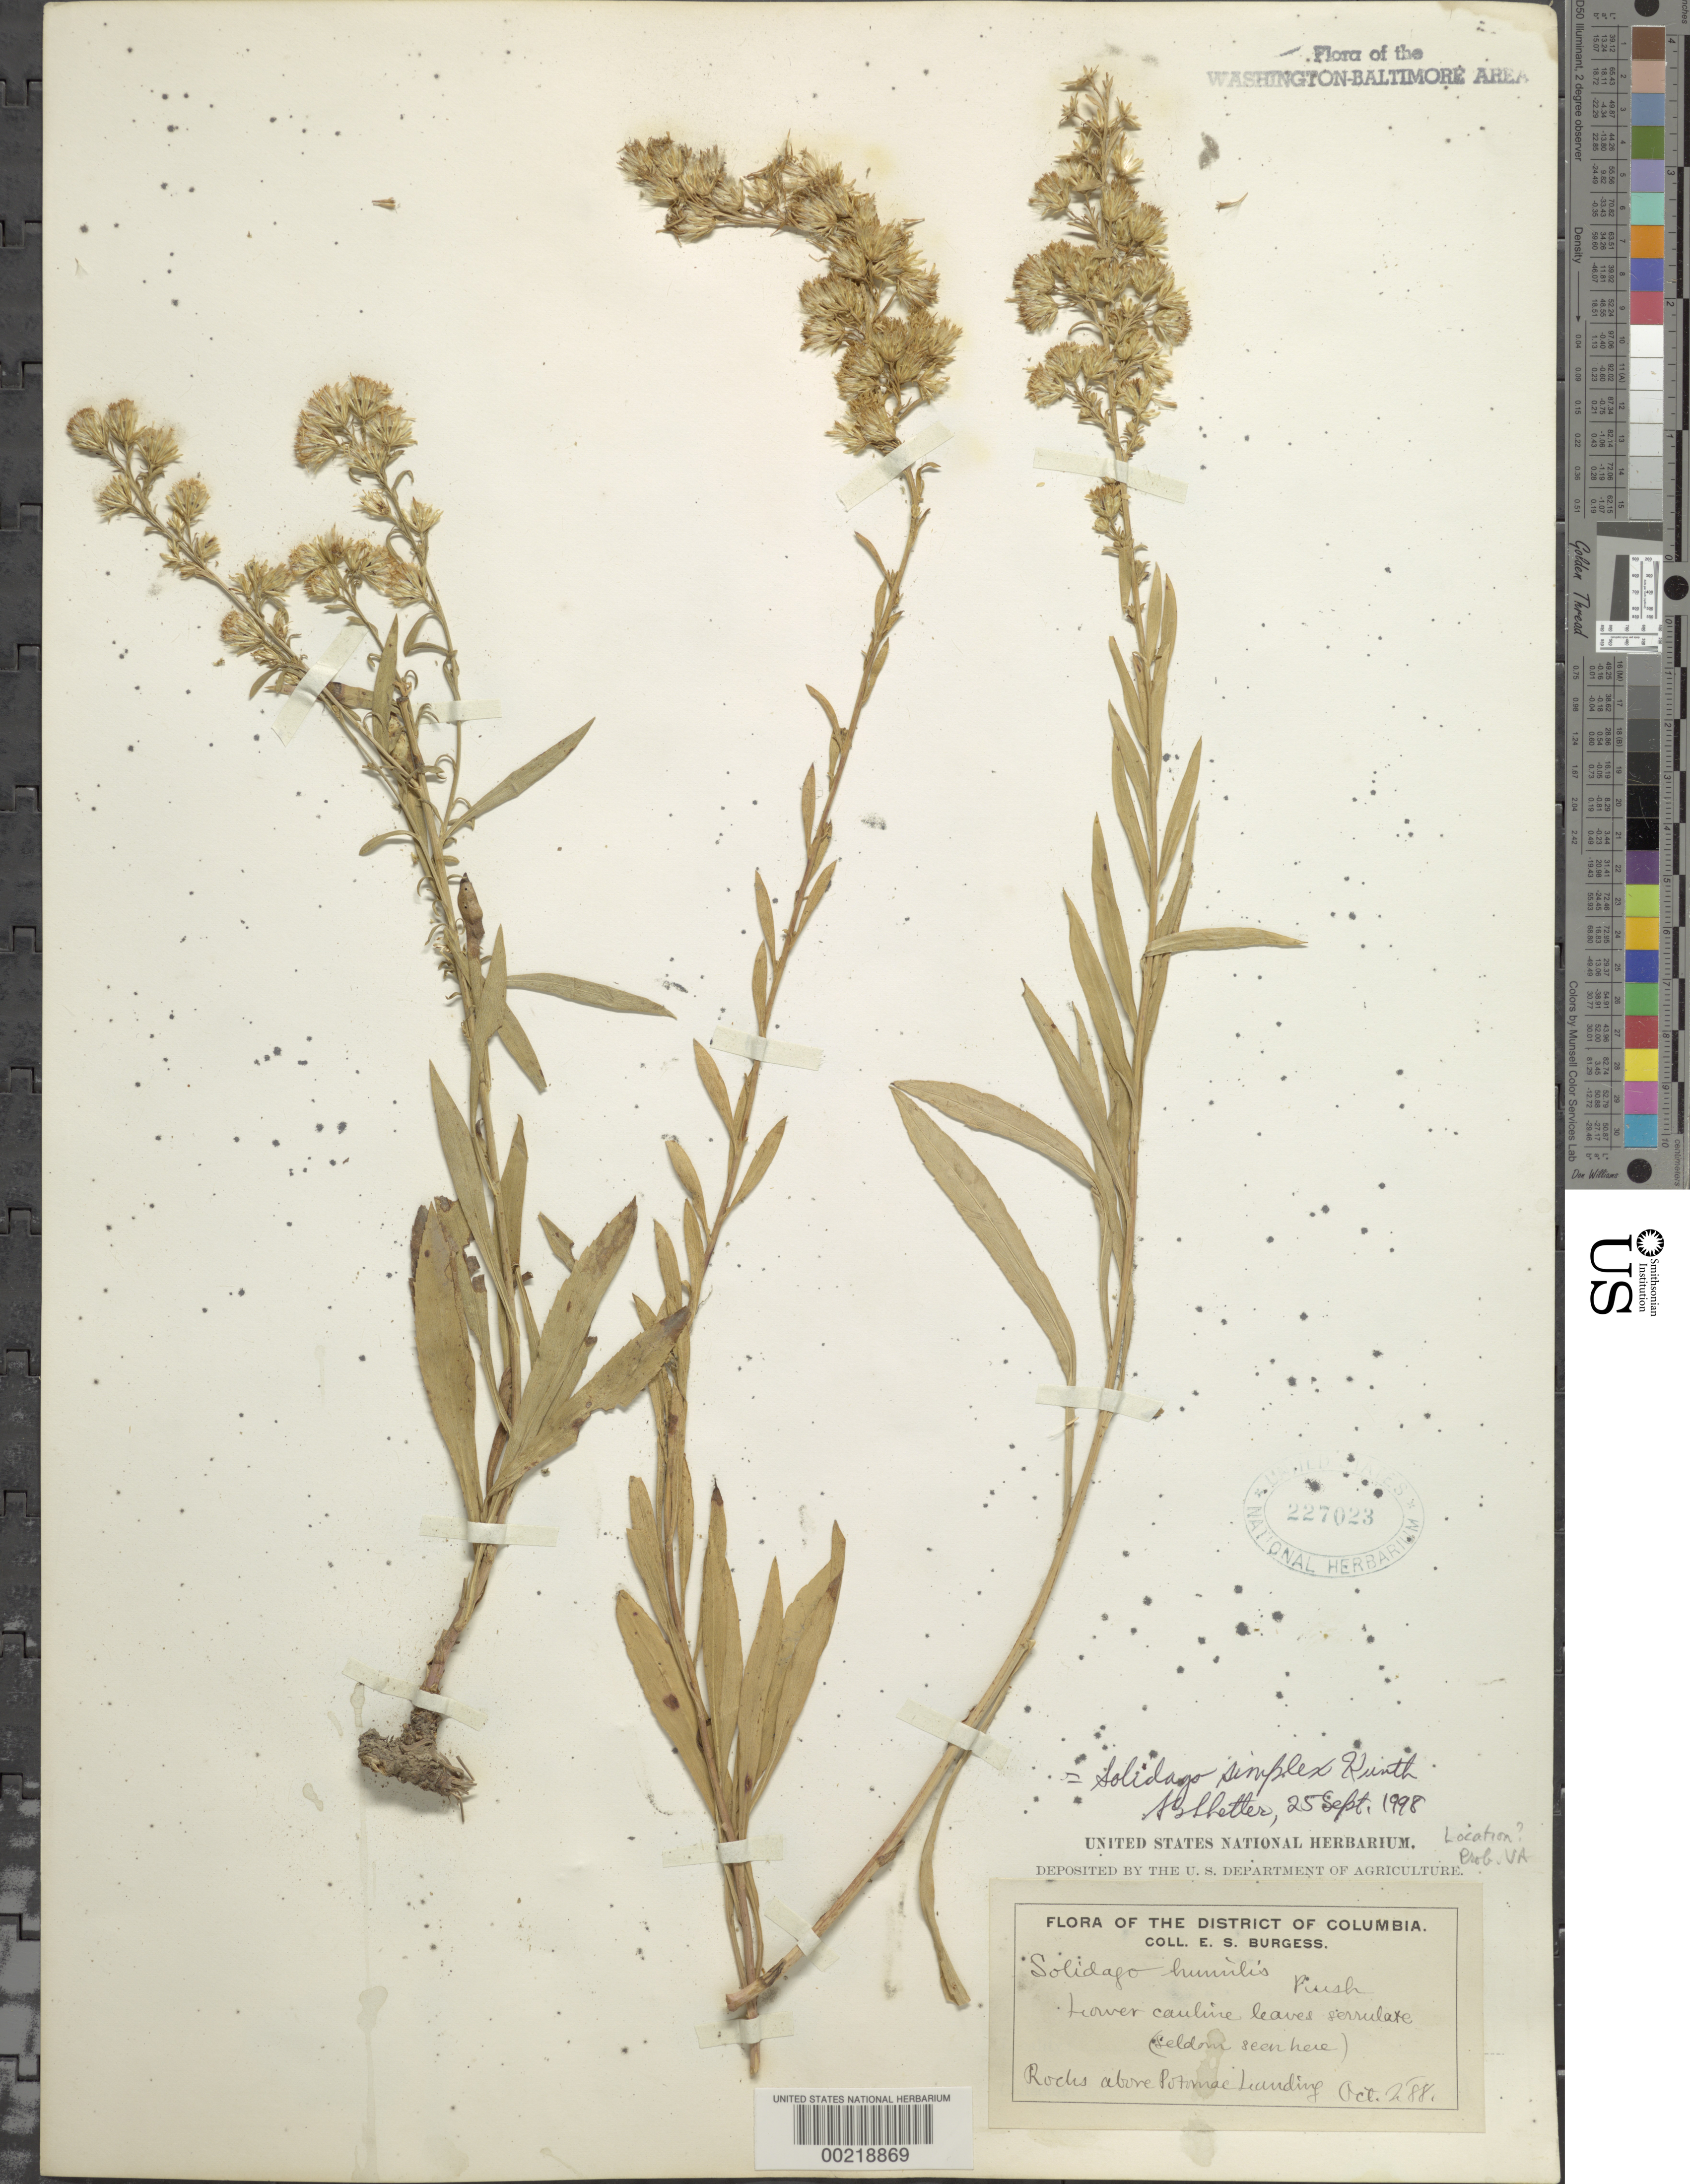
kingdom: Plantae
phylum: Tracheophyta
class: Magnoliopsida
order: Asterales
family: Asteraceae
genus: Solidago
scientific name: Solidago simplex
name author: Kunth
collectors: E. Burgess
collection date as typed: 02 Oct 1888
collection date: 1888-10-02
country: United States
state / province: Virginia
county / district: Arlington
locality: Above Potomac Landing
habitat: Rocks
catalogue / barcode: US 227023